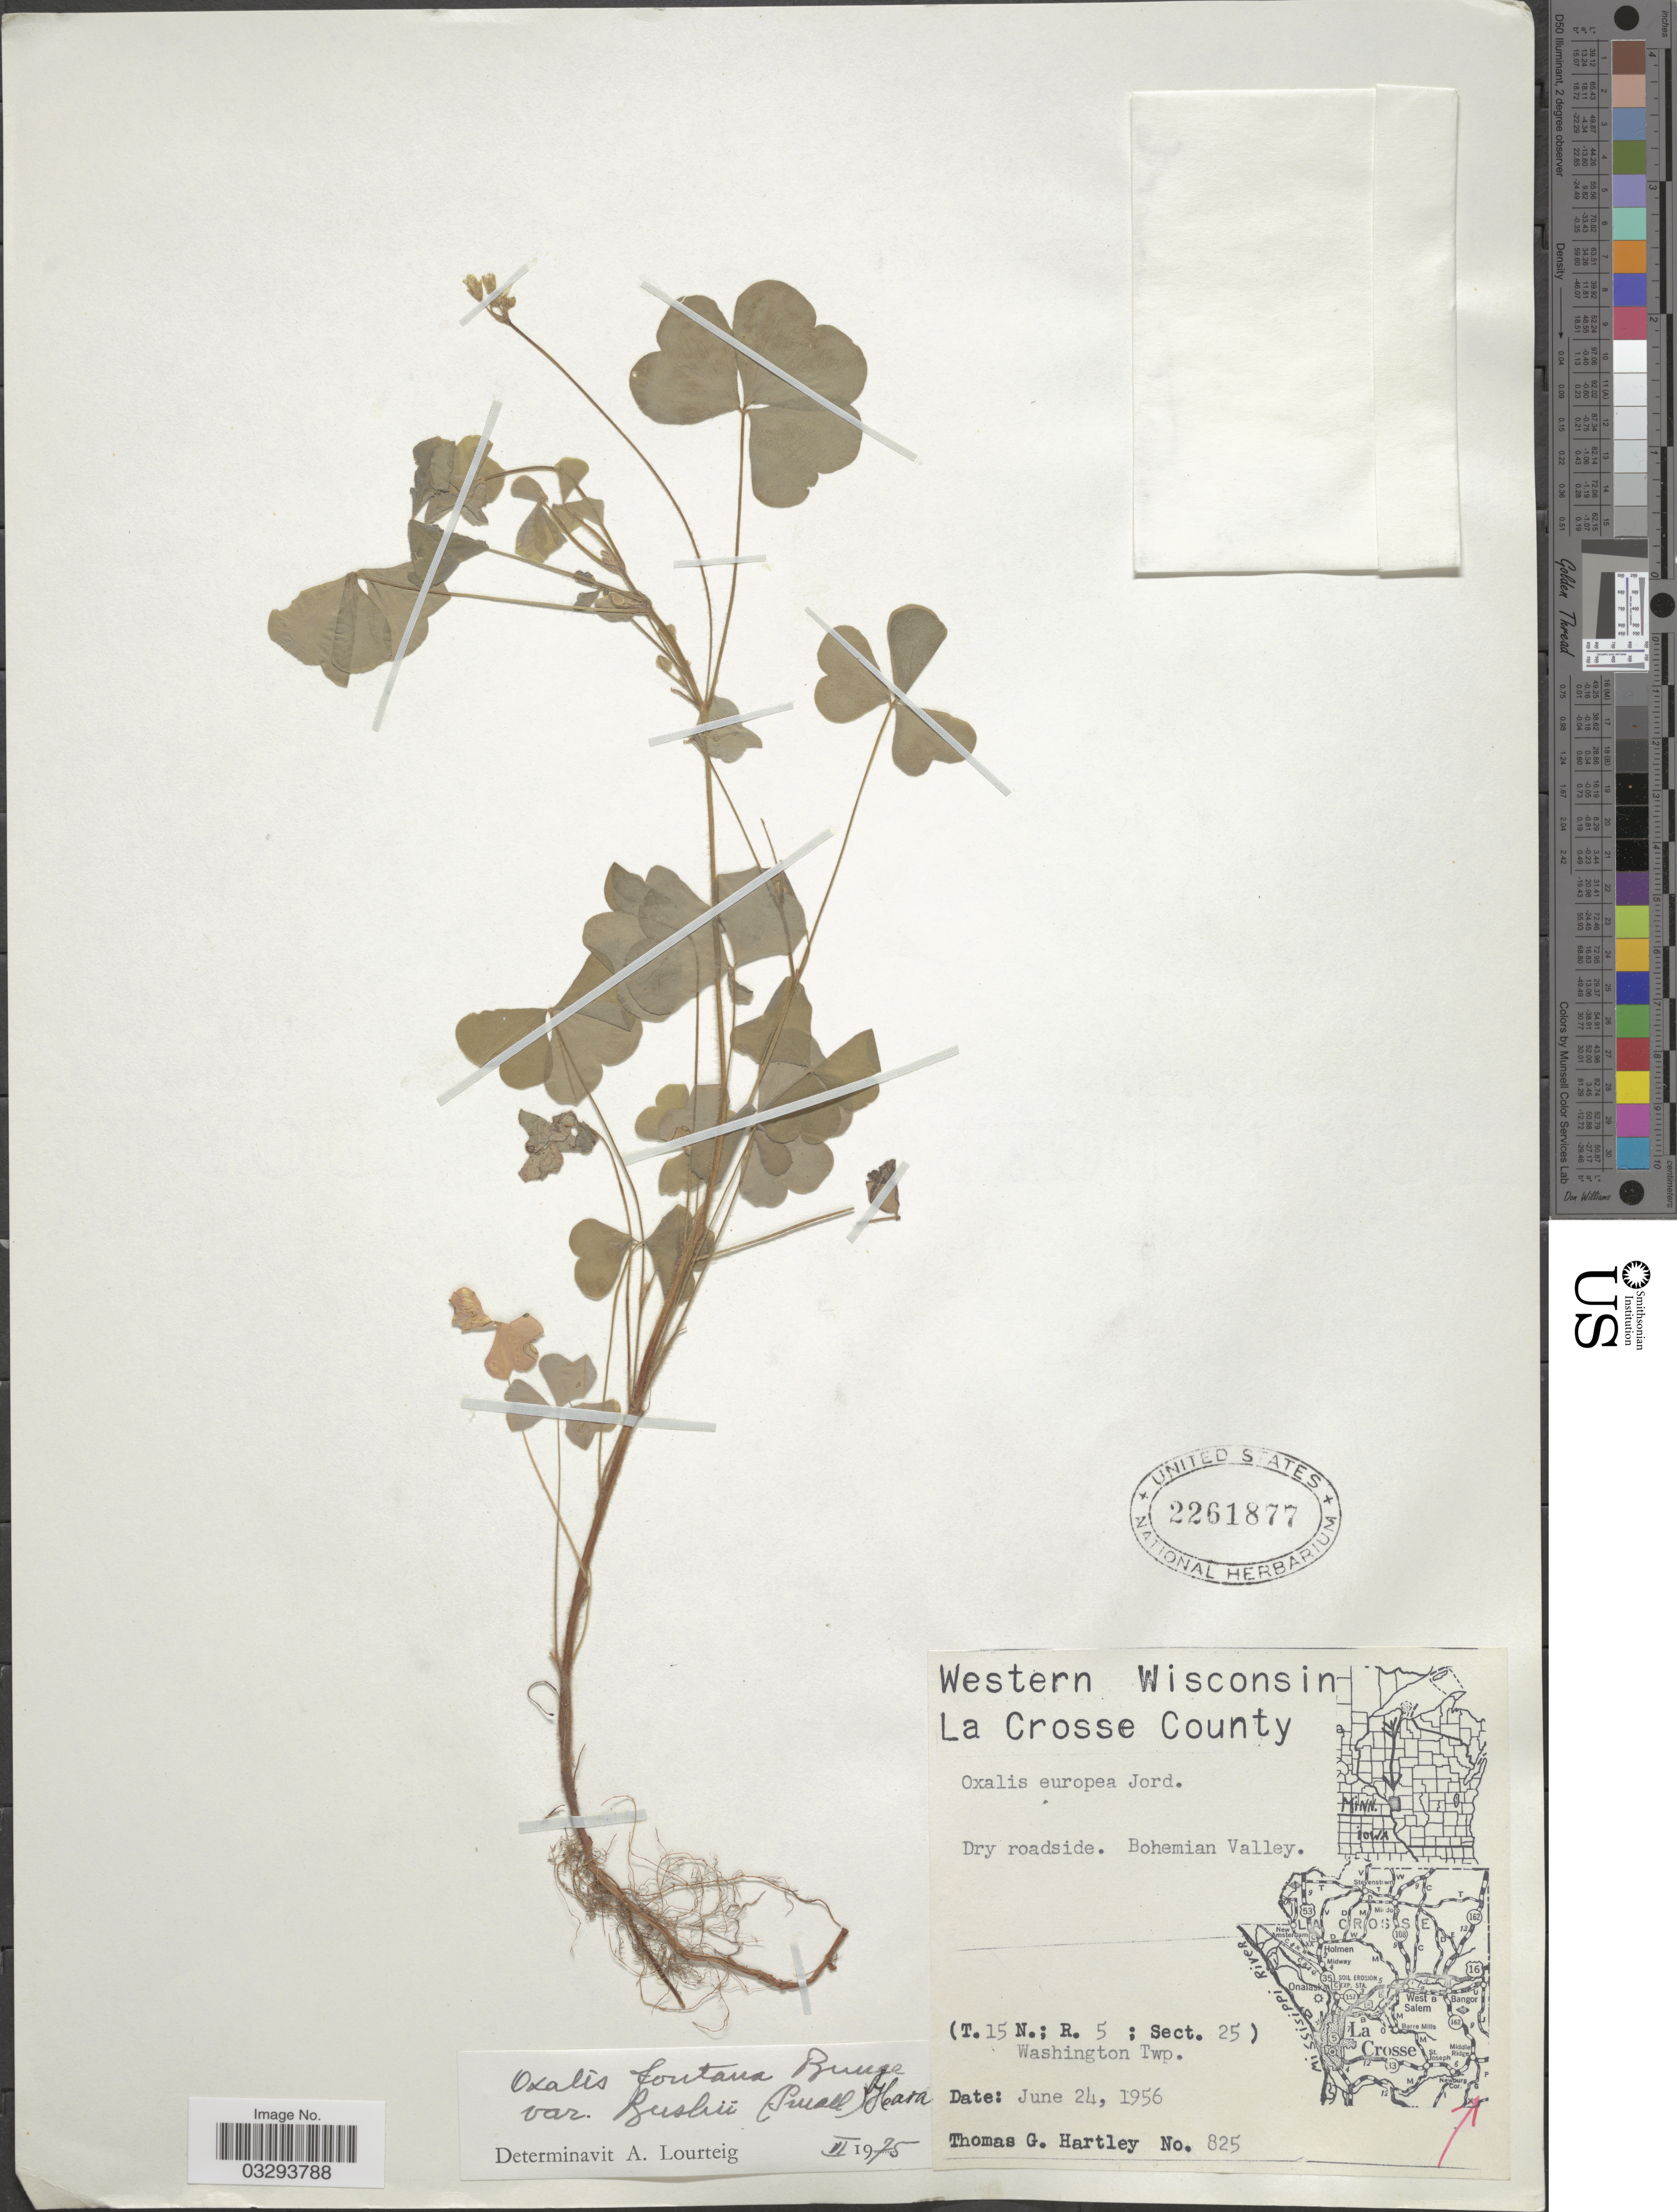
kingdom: Plantae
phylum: Tracheophyta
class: Magnoliopsida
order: Oxalidales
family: Oxalidaceae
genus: Oxalis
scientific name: Oxalis fontana var. bushii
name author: (Small) H. Hara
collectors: T. G. Hartley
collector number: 825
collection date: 1956-06-24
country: United States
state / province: Wisconsin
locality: Western Wisconsin La Crosse County. Bohemian Valley. (T.15 N; R. 5 ; Sect. 25) Washington Twp.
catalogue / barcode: US 2261877